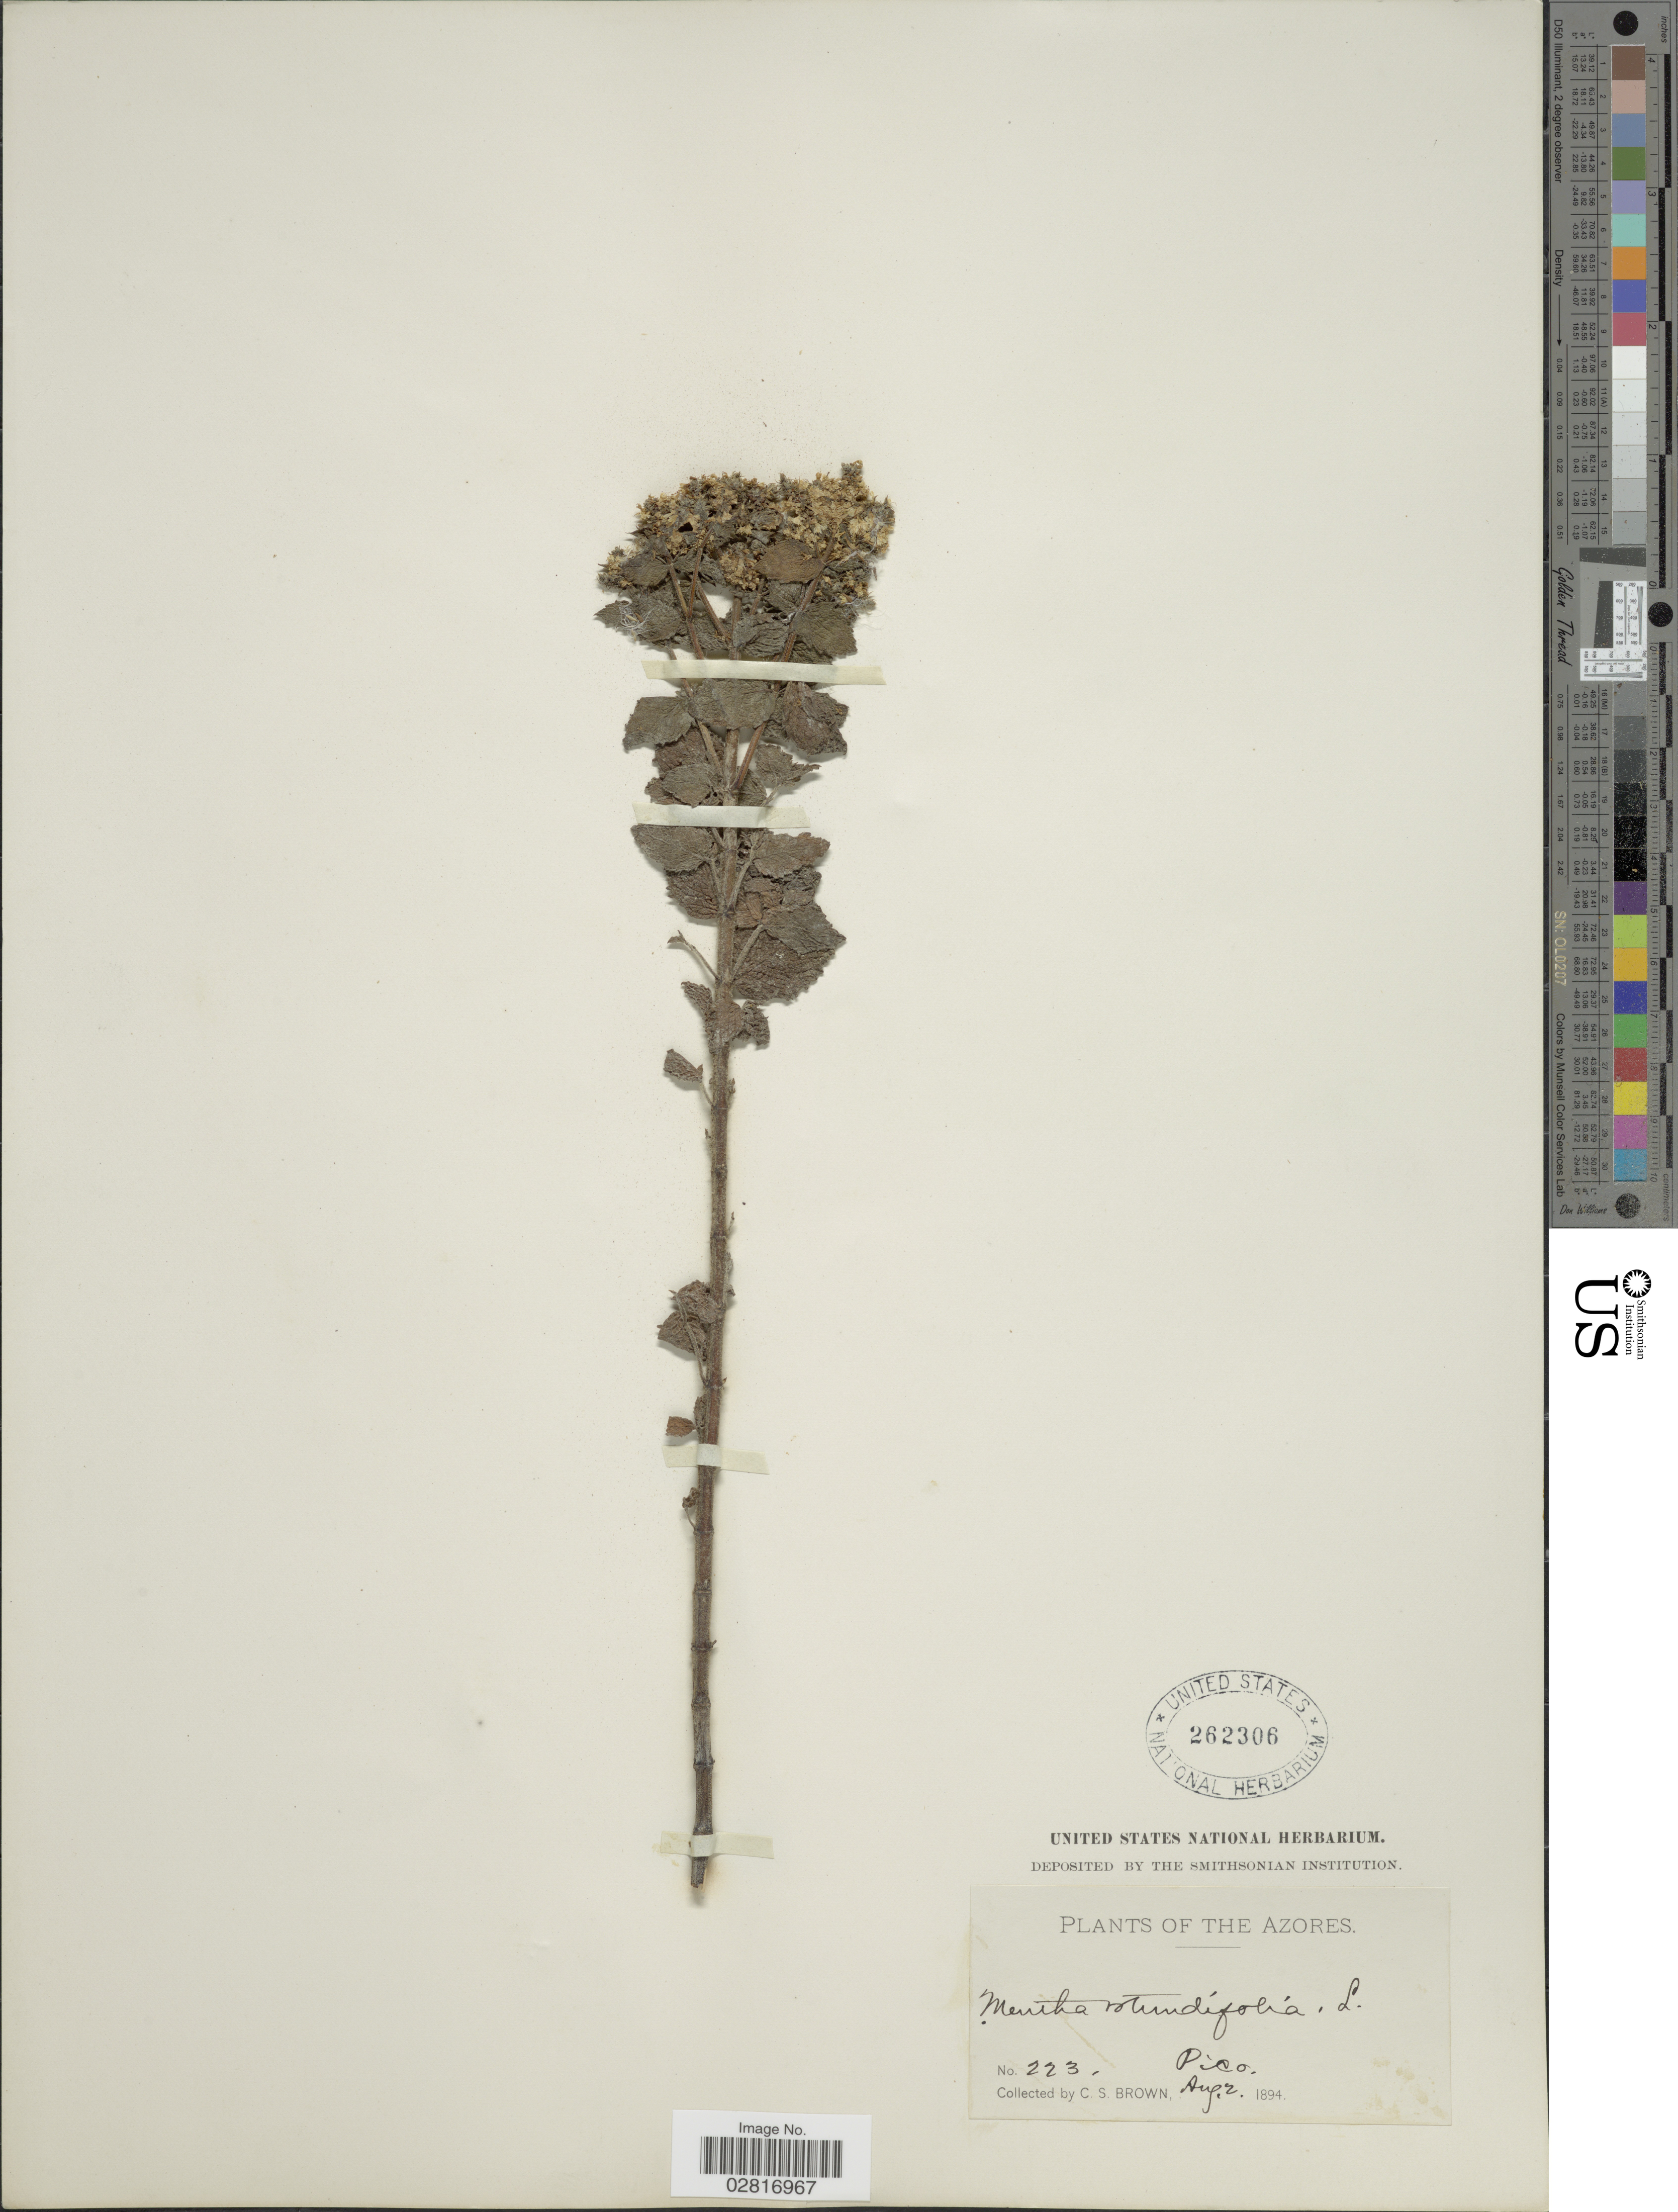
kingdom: Plantae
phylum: Tracheophyta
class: Magnoliopsida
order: Lamiales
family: Lamiaceae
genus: Mentha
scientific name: Mentha x rotundifolia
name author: (L.) Huds.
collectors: C. S. Brown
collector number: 223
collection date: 1894-08-02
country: Portugal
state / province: Azores (Aut. Reg.)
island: Pico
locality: Pico.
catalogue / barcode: US 262306